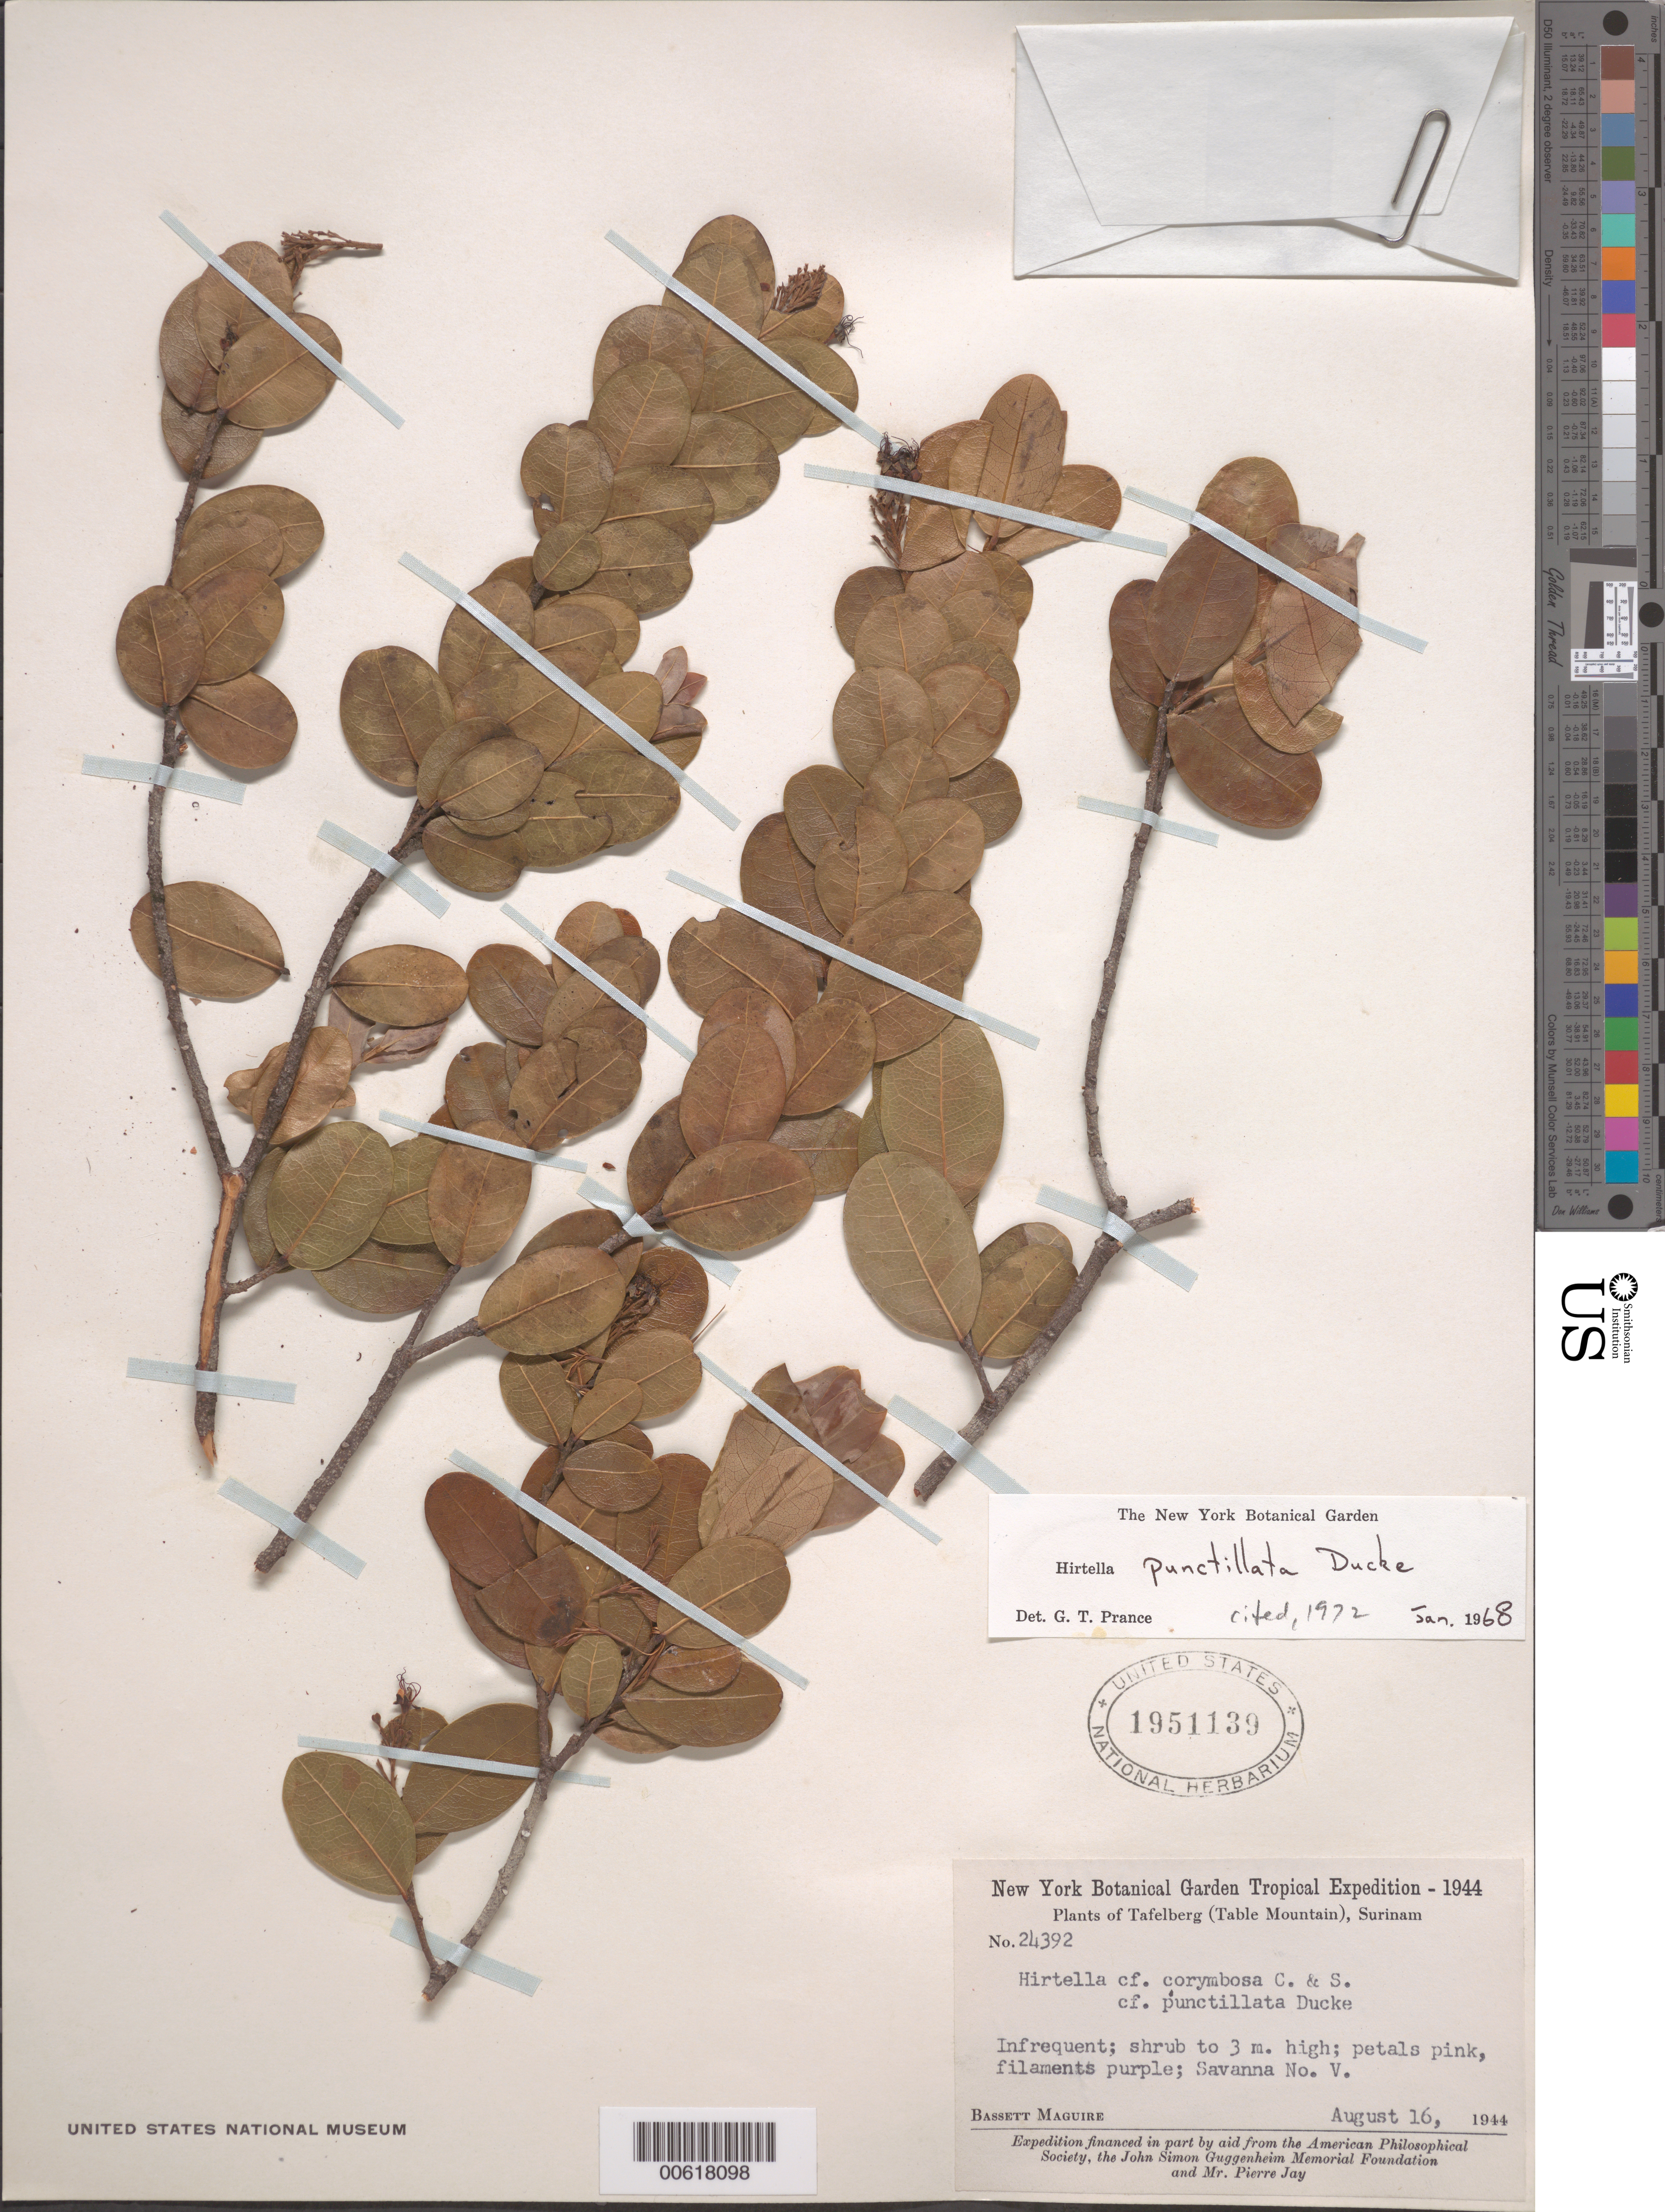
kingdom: Plantae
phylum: Tracheophyta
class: Magnoliopsida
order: Malpighiales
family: Chrysobalanaceae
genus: Hirtella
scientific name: Hirtella punctillata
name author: Ducke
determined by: Prance, G. T.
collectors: B. Maguire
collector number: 24392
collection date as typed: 16-Aug-44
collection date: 1944-08-16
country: Suriname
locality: Tafelberg (Table Mountain), Savanna V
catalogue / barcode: US 1951139